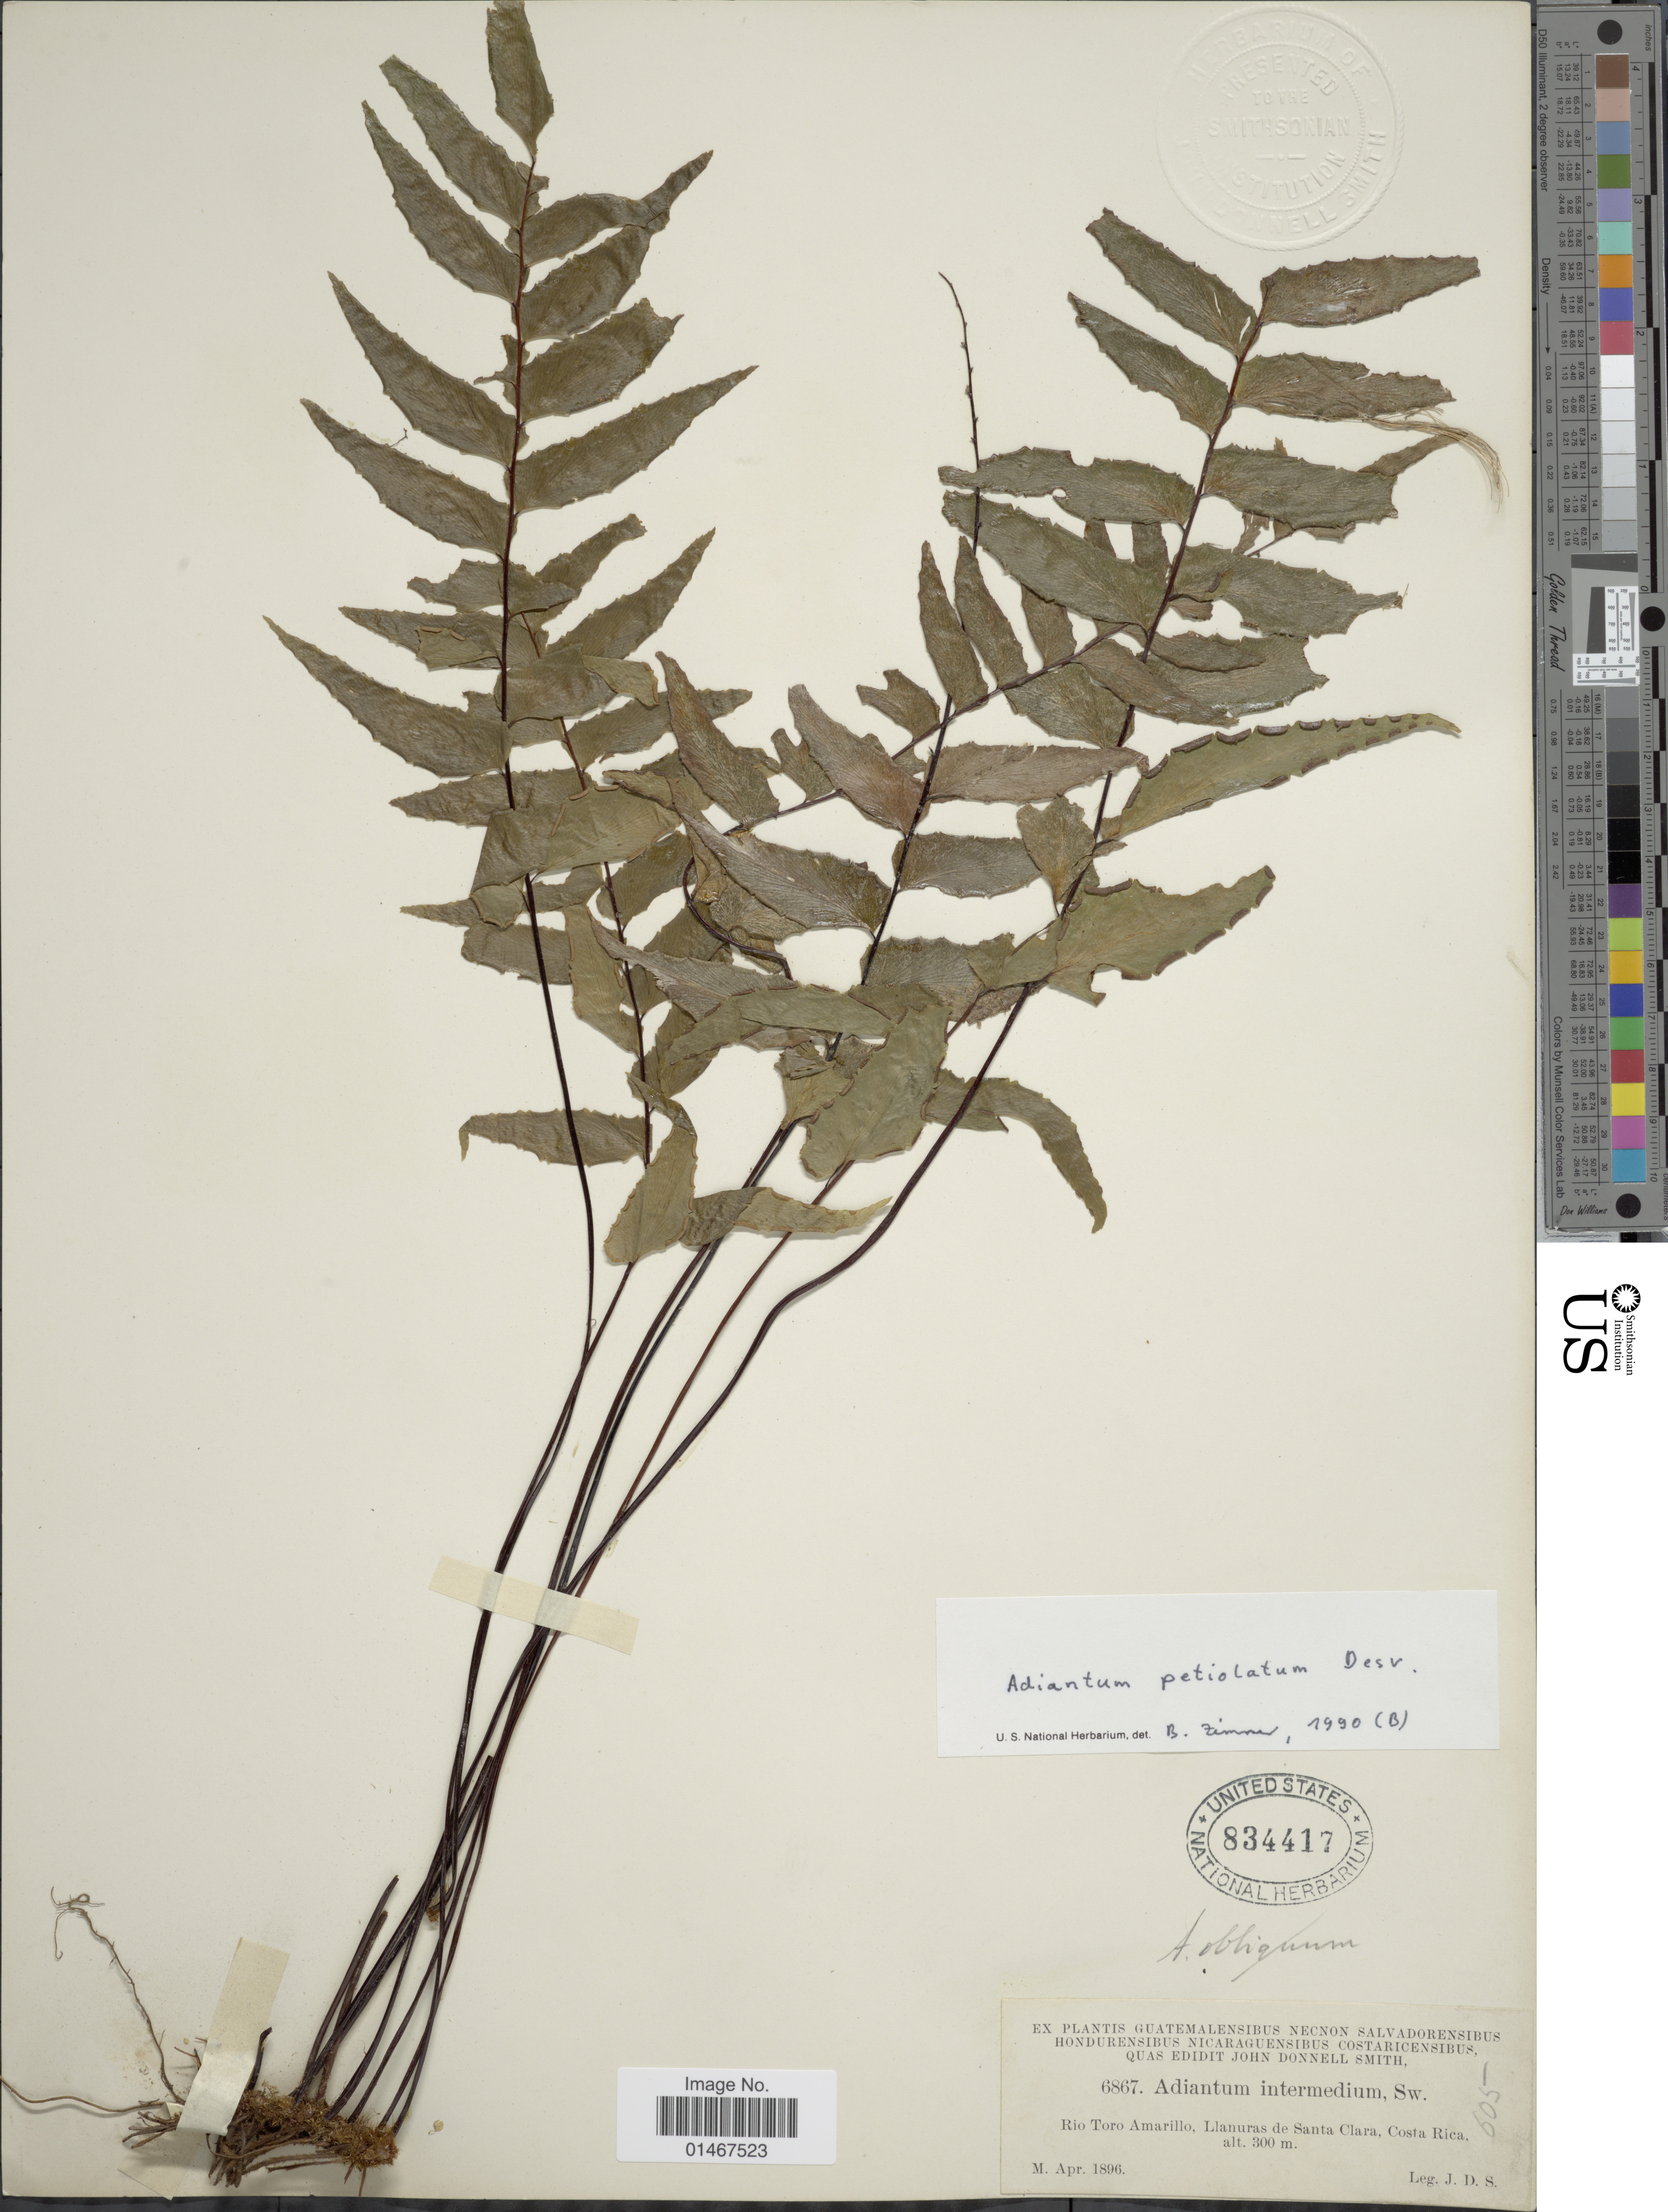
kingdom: Plantae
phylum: Tracheophyta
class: Polypodiopsida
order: Polypodiales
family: Pteridaceae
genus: Adiantum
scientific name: Adiantum petiolatum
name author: Desv.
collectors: J. Donnell Smith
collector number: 6867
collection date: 1896-04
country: Costa Rica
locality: Rio Toro Amarillo, Llanuras de Santa Clara.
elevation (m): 300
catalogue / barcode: US 834417